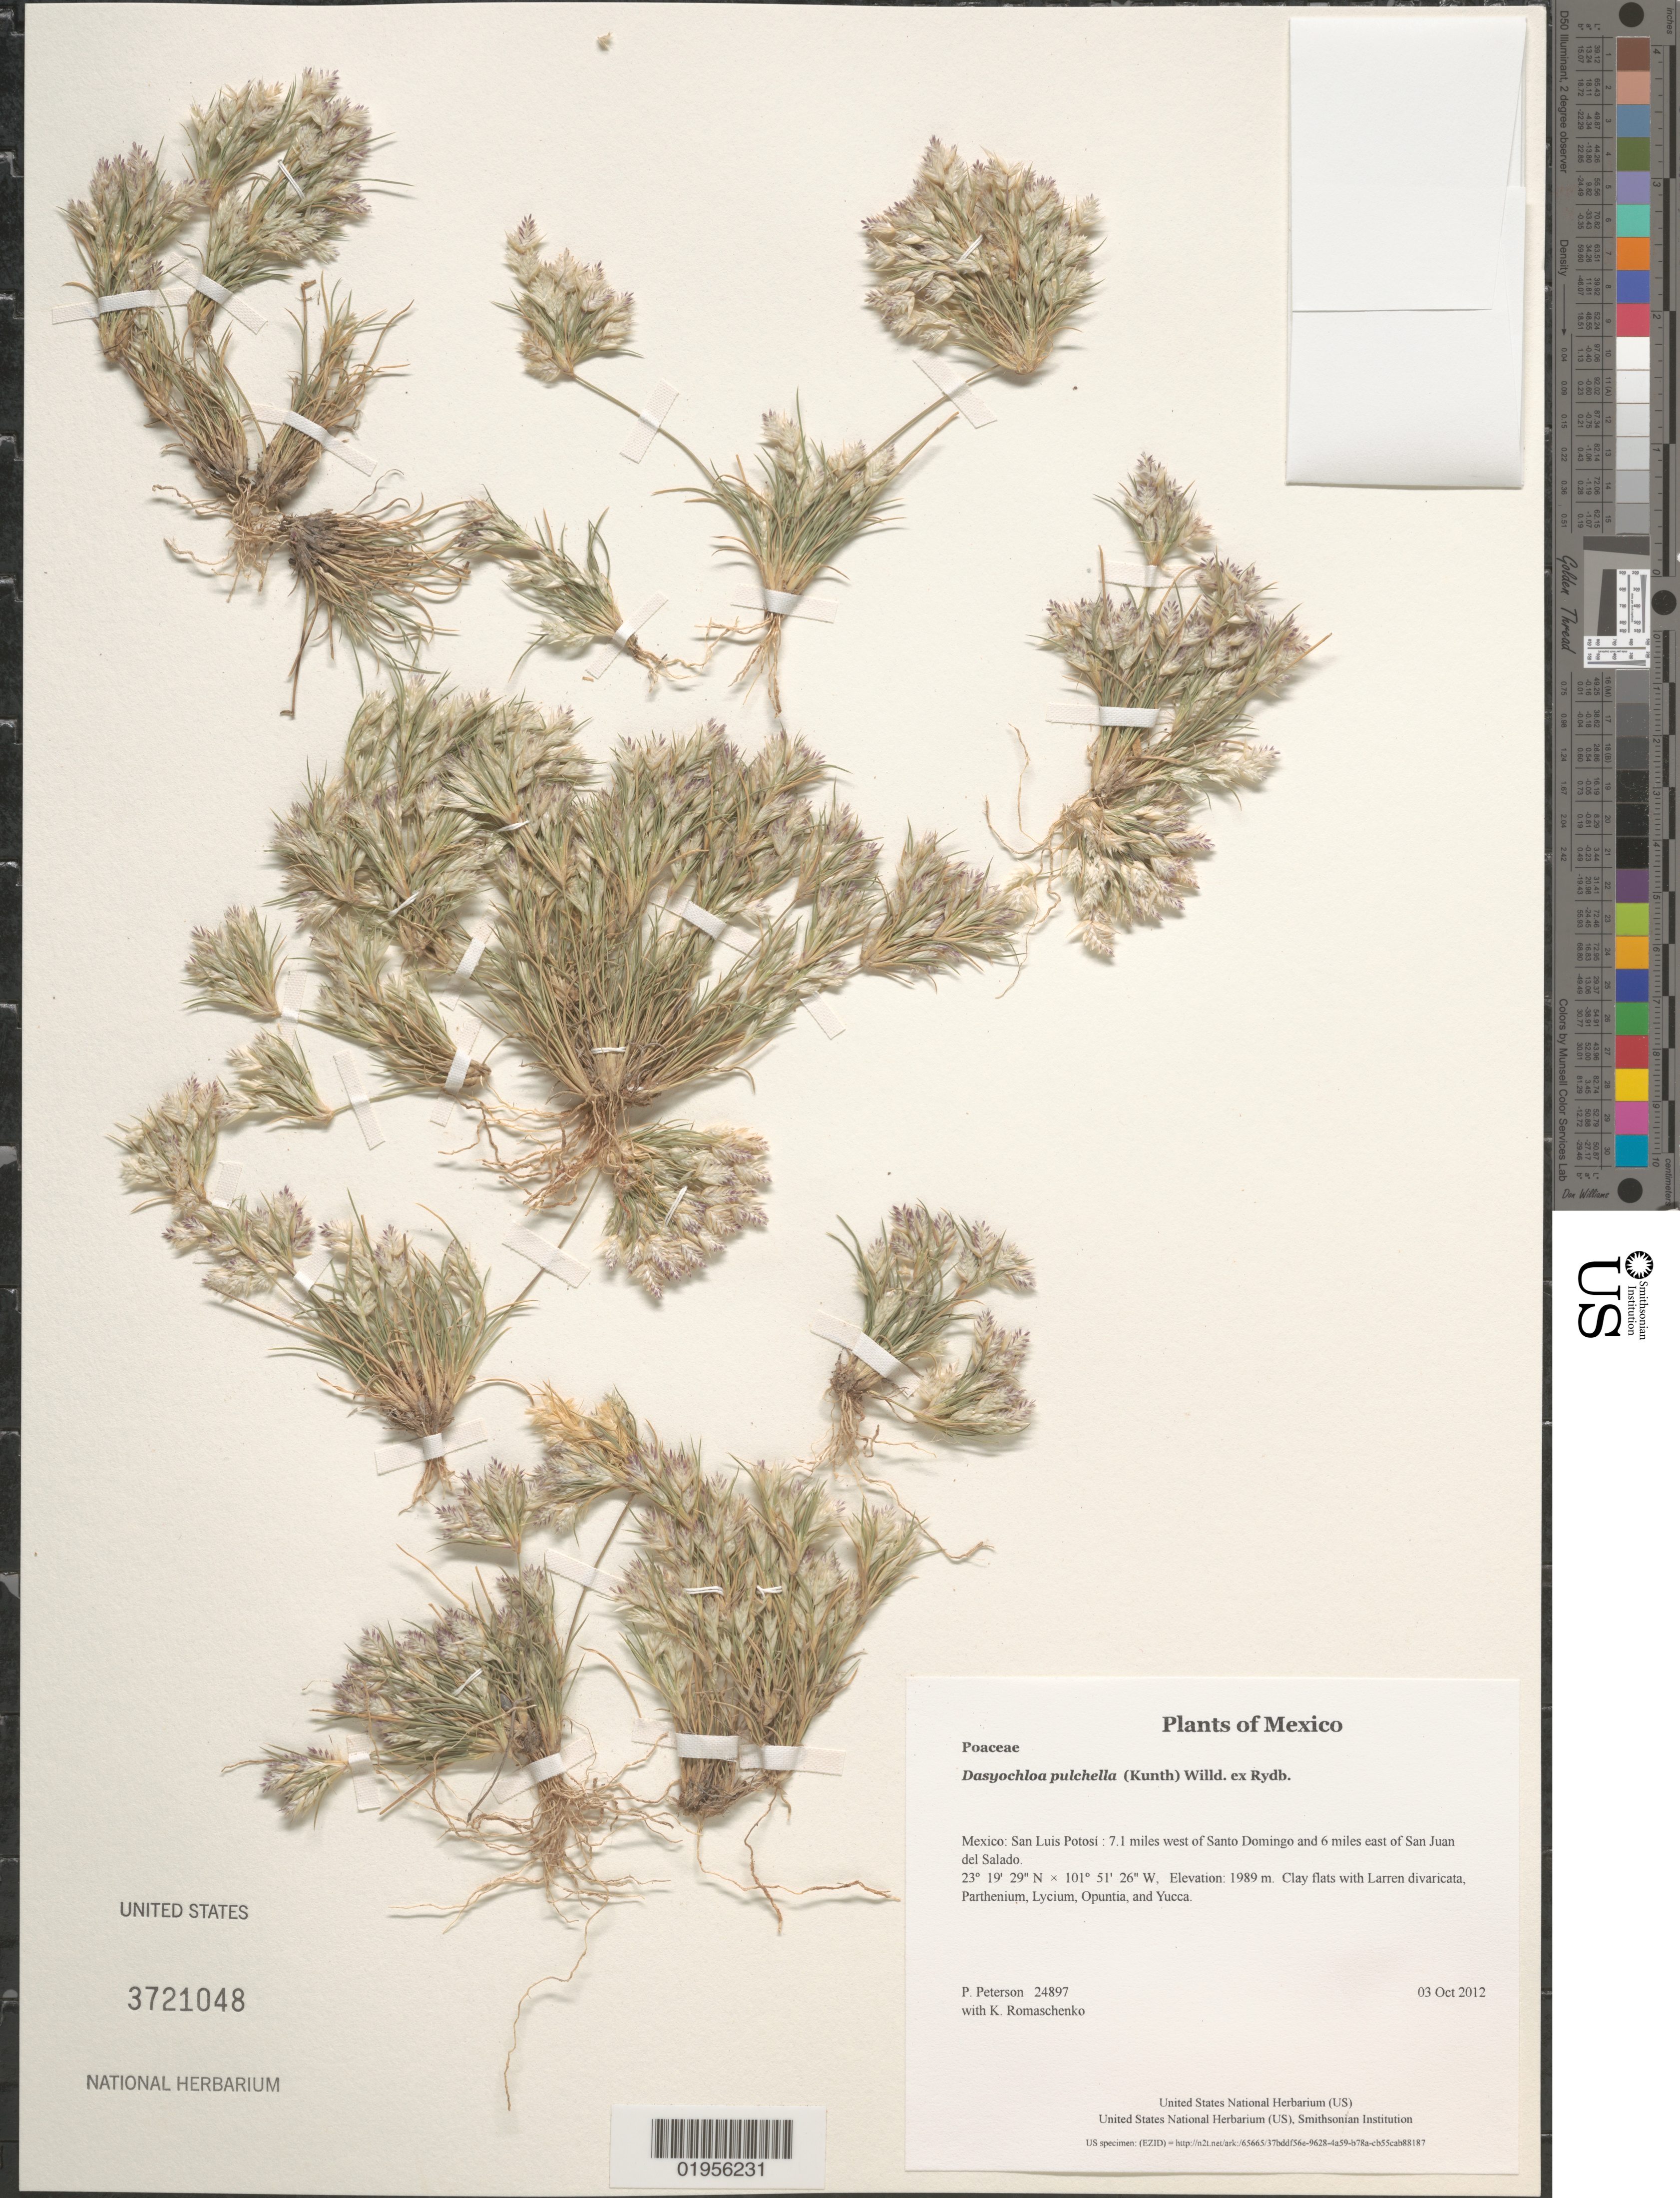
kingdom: Plantae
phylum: Tracheophyta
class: Liliopsida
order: Poales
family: Poaceae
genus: Dasyochloa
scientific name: Dasyochloa pulchella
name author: (Kunth) Willd. ex Rydb.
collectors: P. M. Peterson & K. Romaschenko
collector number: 24897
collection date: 2012-10-03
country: Mexico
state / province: San Luis Potosí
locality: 7.1 miles west of Santo Domingo and 6 miles east of San Juan del Salado.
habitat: Clay flats with Larren divaricata, Parthenium, Lycium, Opuntia, and Yucca.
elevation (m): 1989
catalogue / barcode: US 3721048